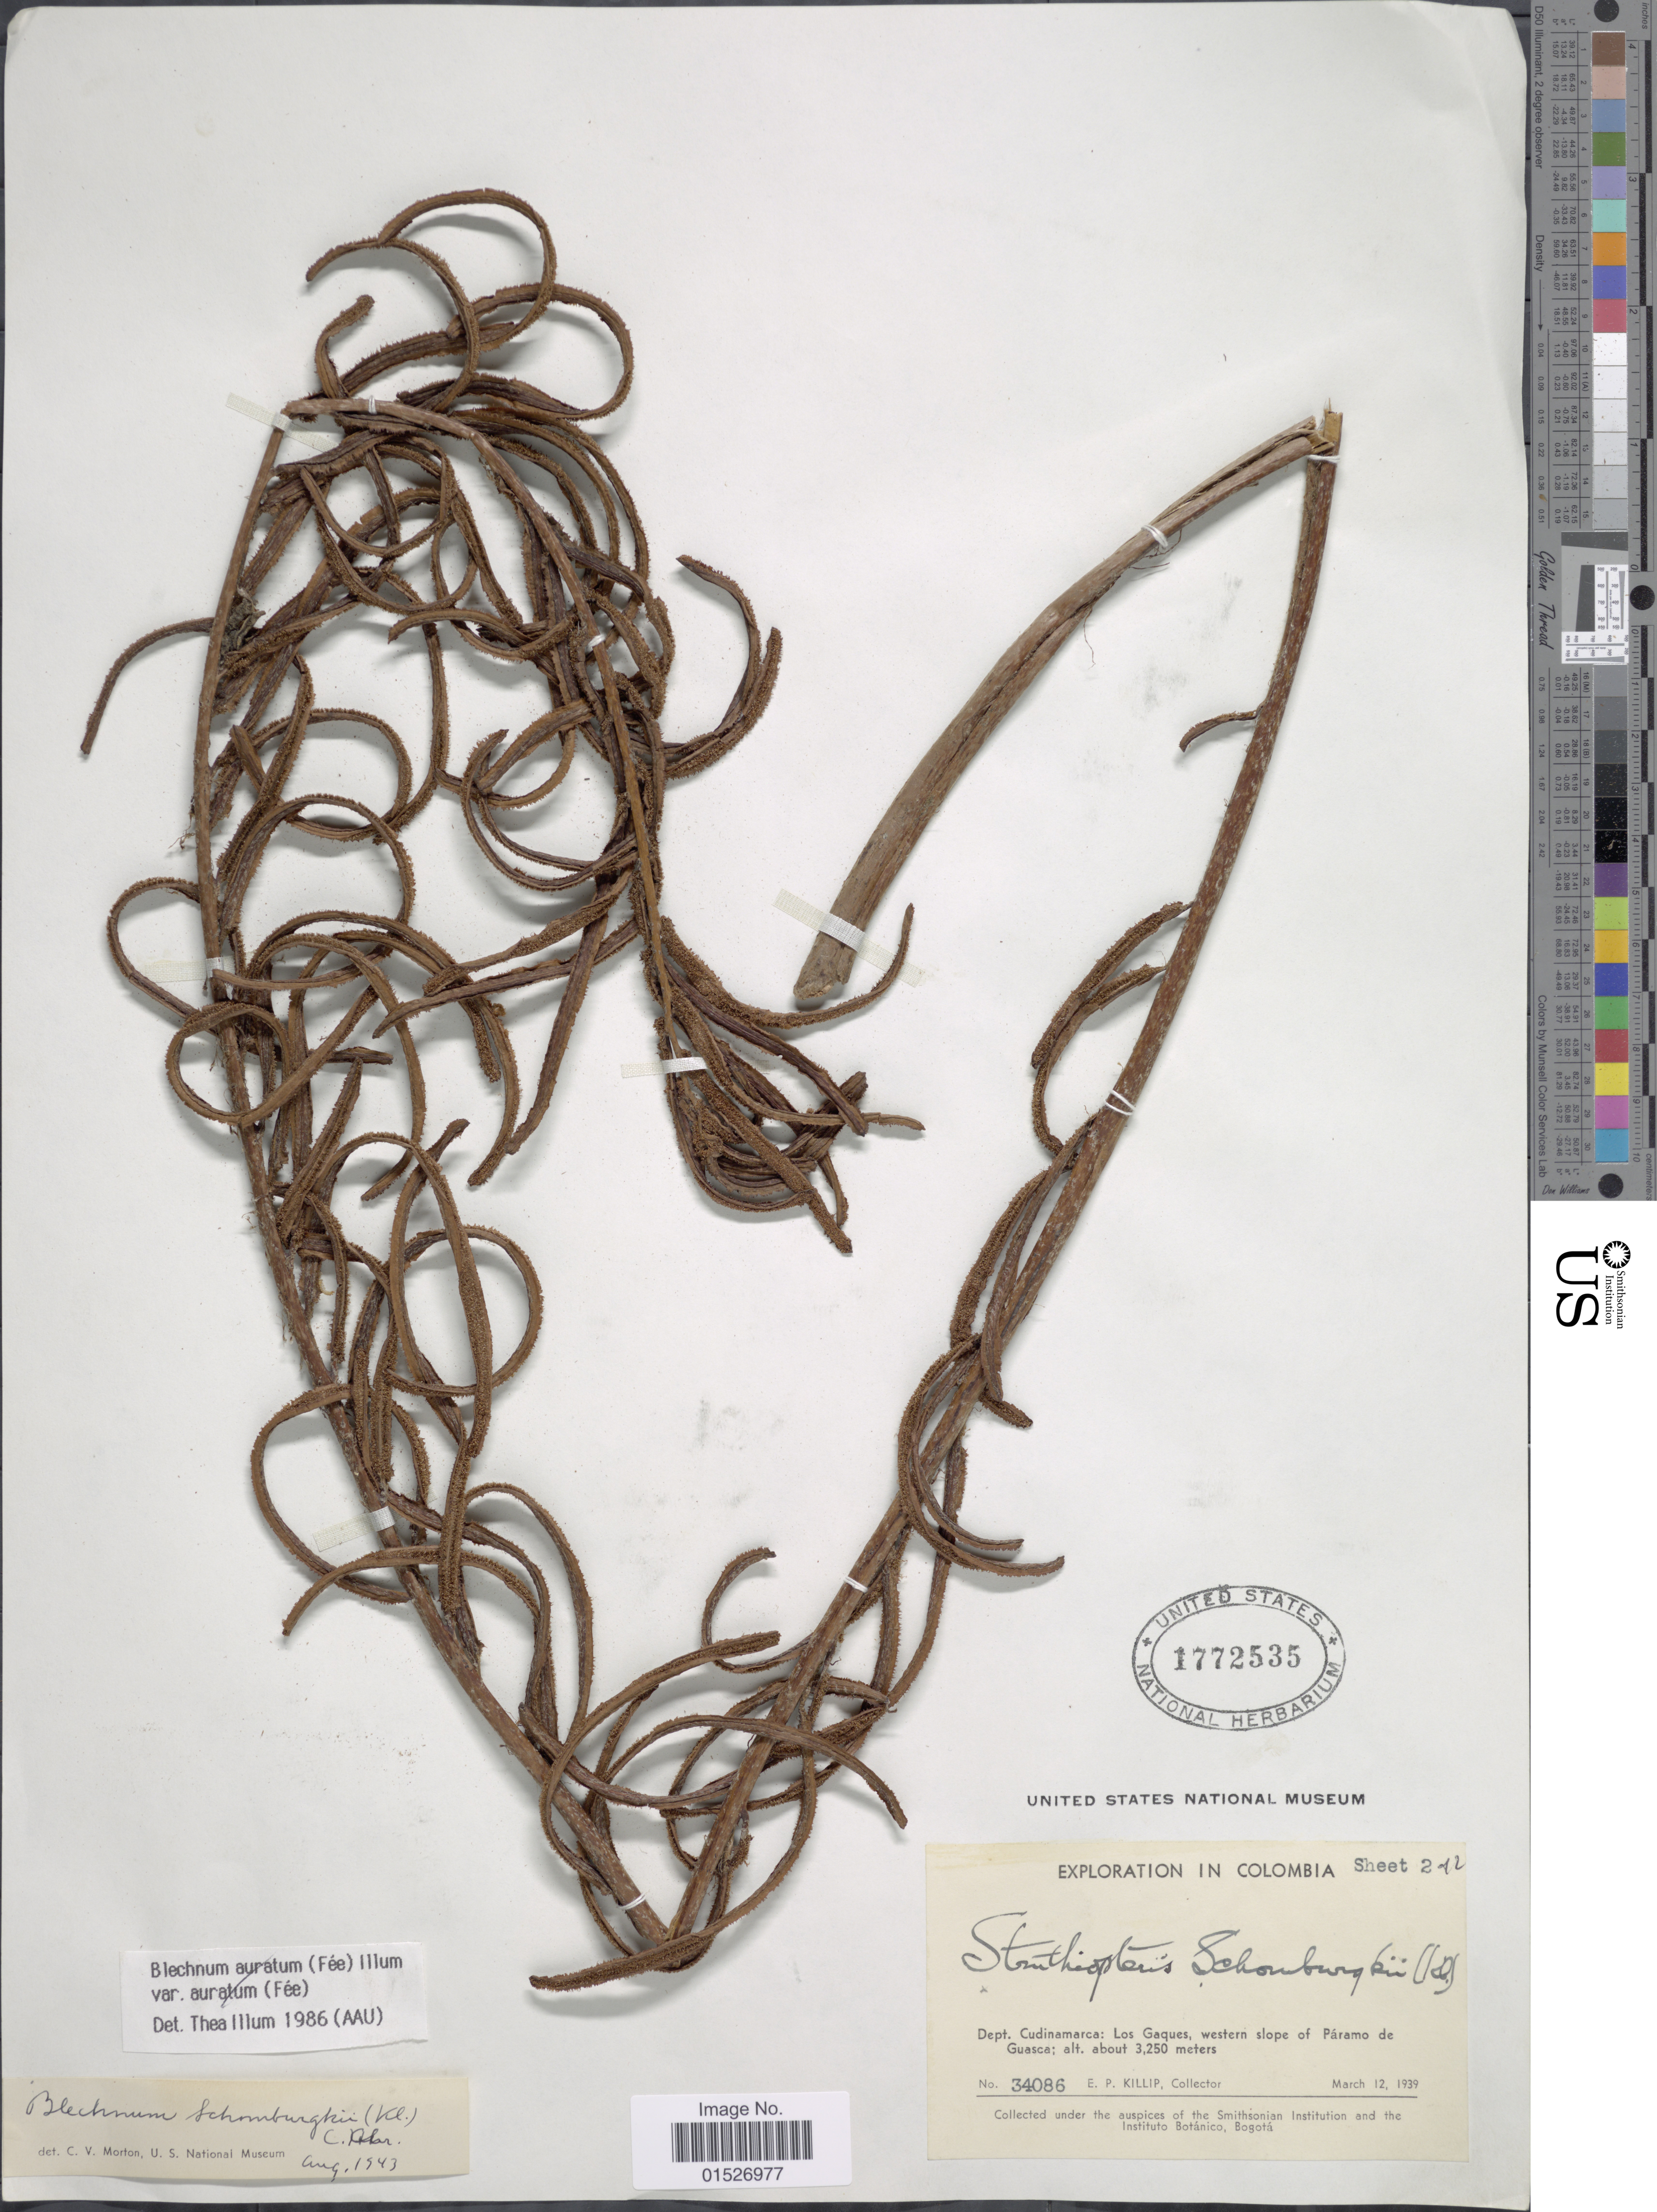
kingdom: Plantae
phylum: Tracheophyta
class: Polypodiopsida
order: Polypodiales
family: Blechnaceae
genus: Blechnum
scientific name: Blechnum schomburgkii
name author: (Klotzsch) C. Chr.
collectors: E. P. Killip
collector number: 34086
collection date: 1939-03-12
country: Colombia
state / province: Cundinamarca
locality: Dept. Cundinamarca: Los Gaques, western slope of Paramo de Guasca.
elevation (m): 3250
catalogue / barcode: US 1772535